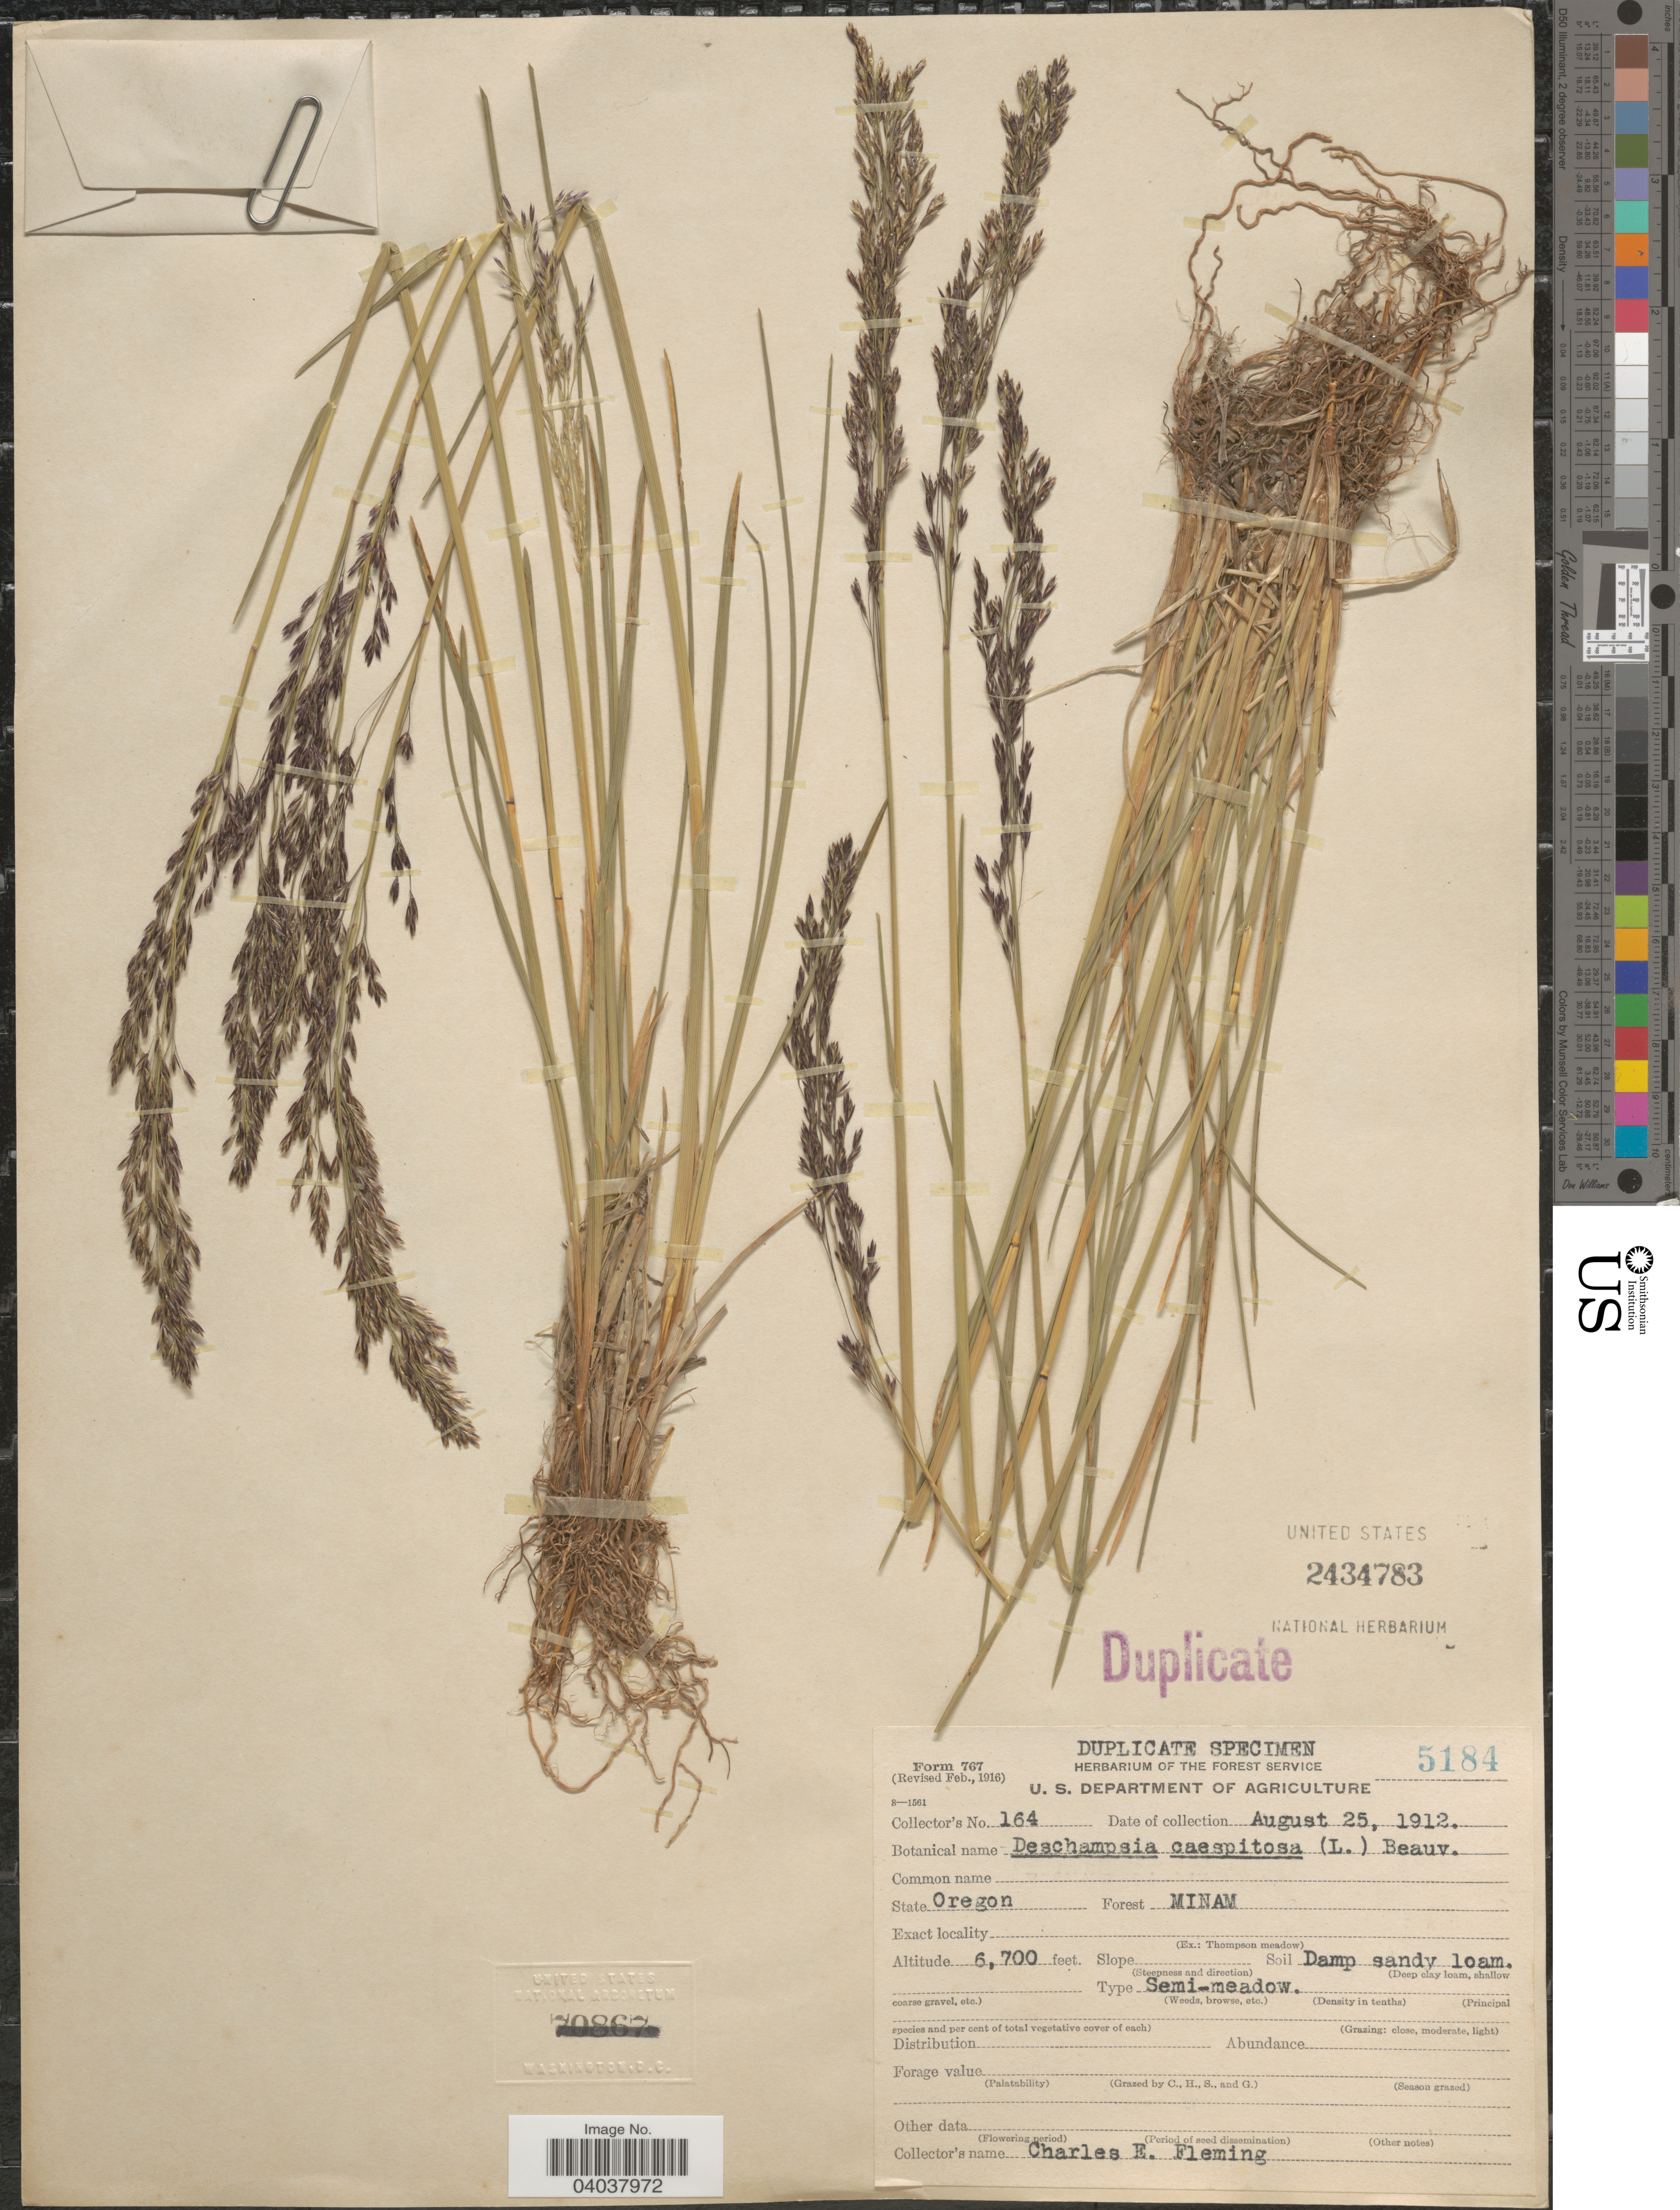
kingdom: Plantae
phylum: Tracheophyta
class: Liliopsida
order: Poales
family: Poaceae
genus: Deschampsia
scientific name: Deschampsia cespitosa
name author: (L.) P. Beauv.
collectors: C. Fleming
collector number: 164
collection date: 1912-08-25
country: United States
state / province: Oregon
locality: Forest Minam.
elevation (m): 2042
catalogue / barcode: US 2434783